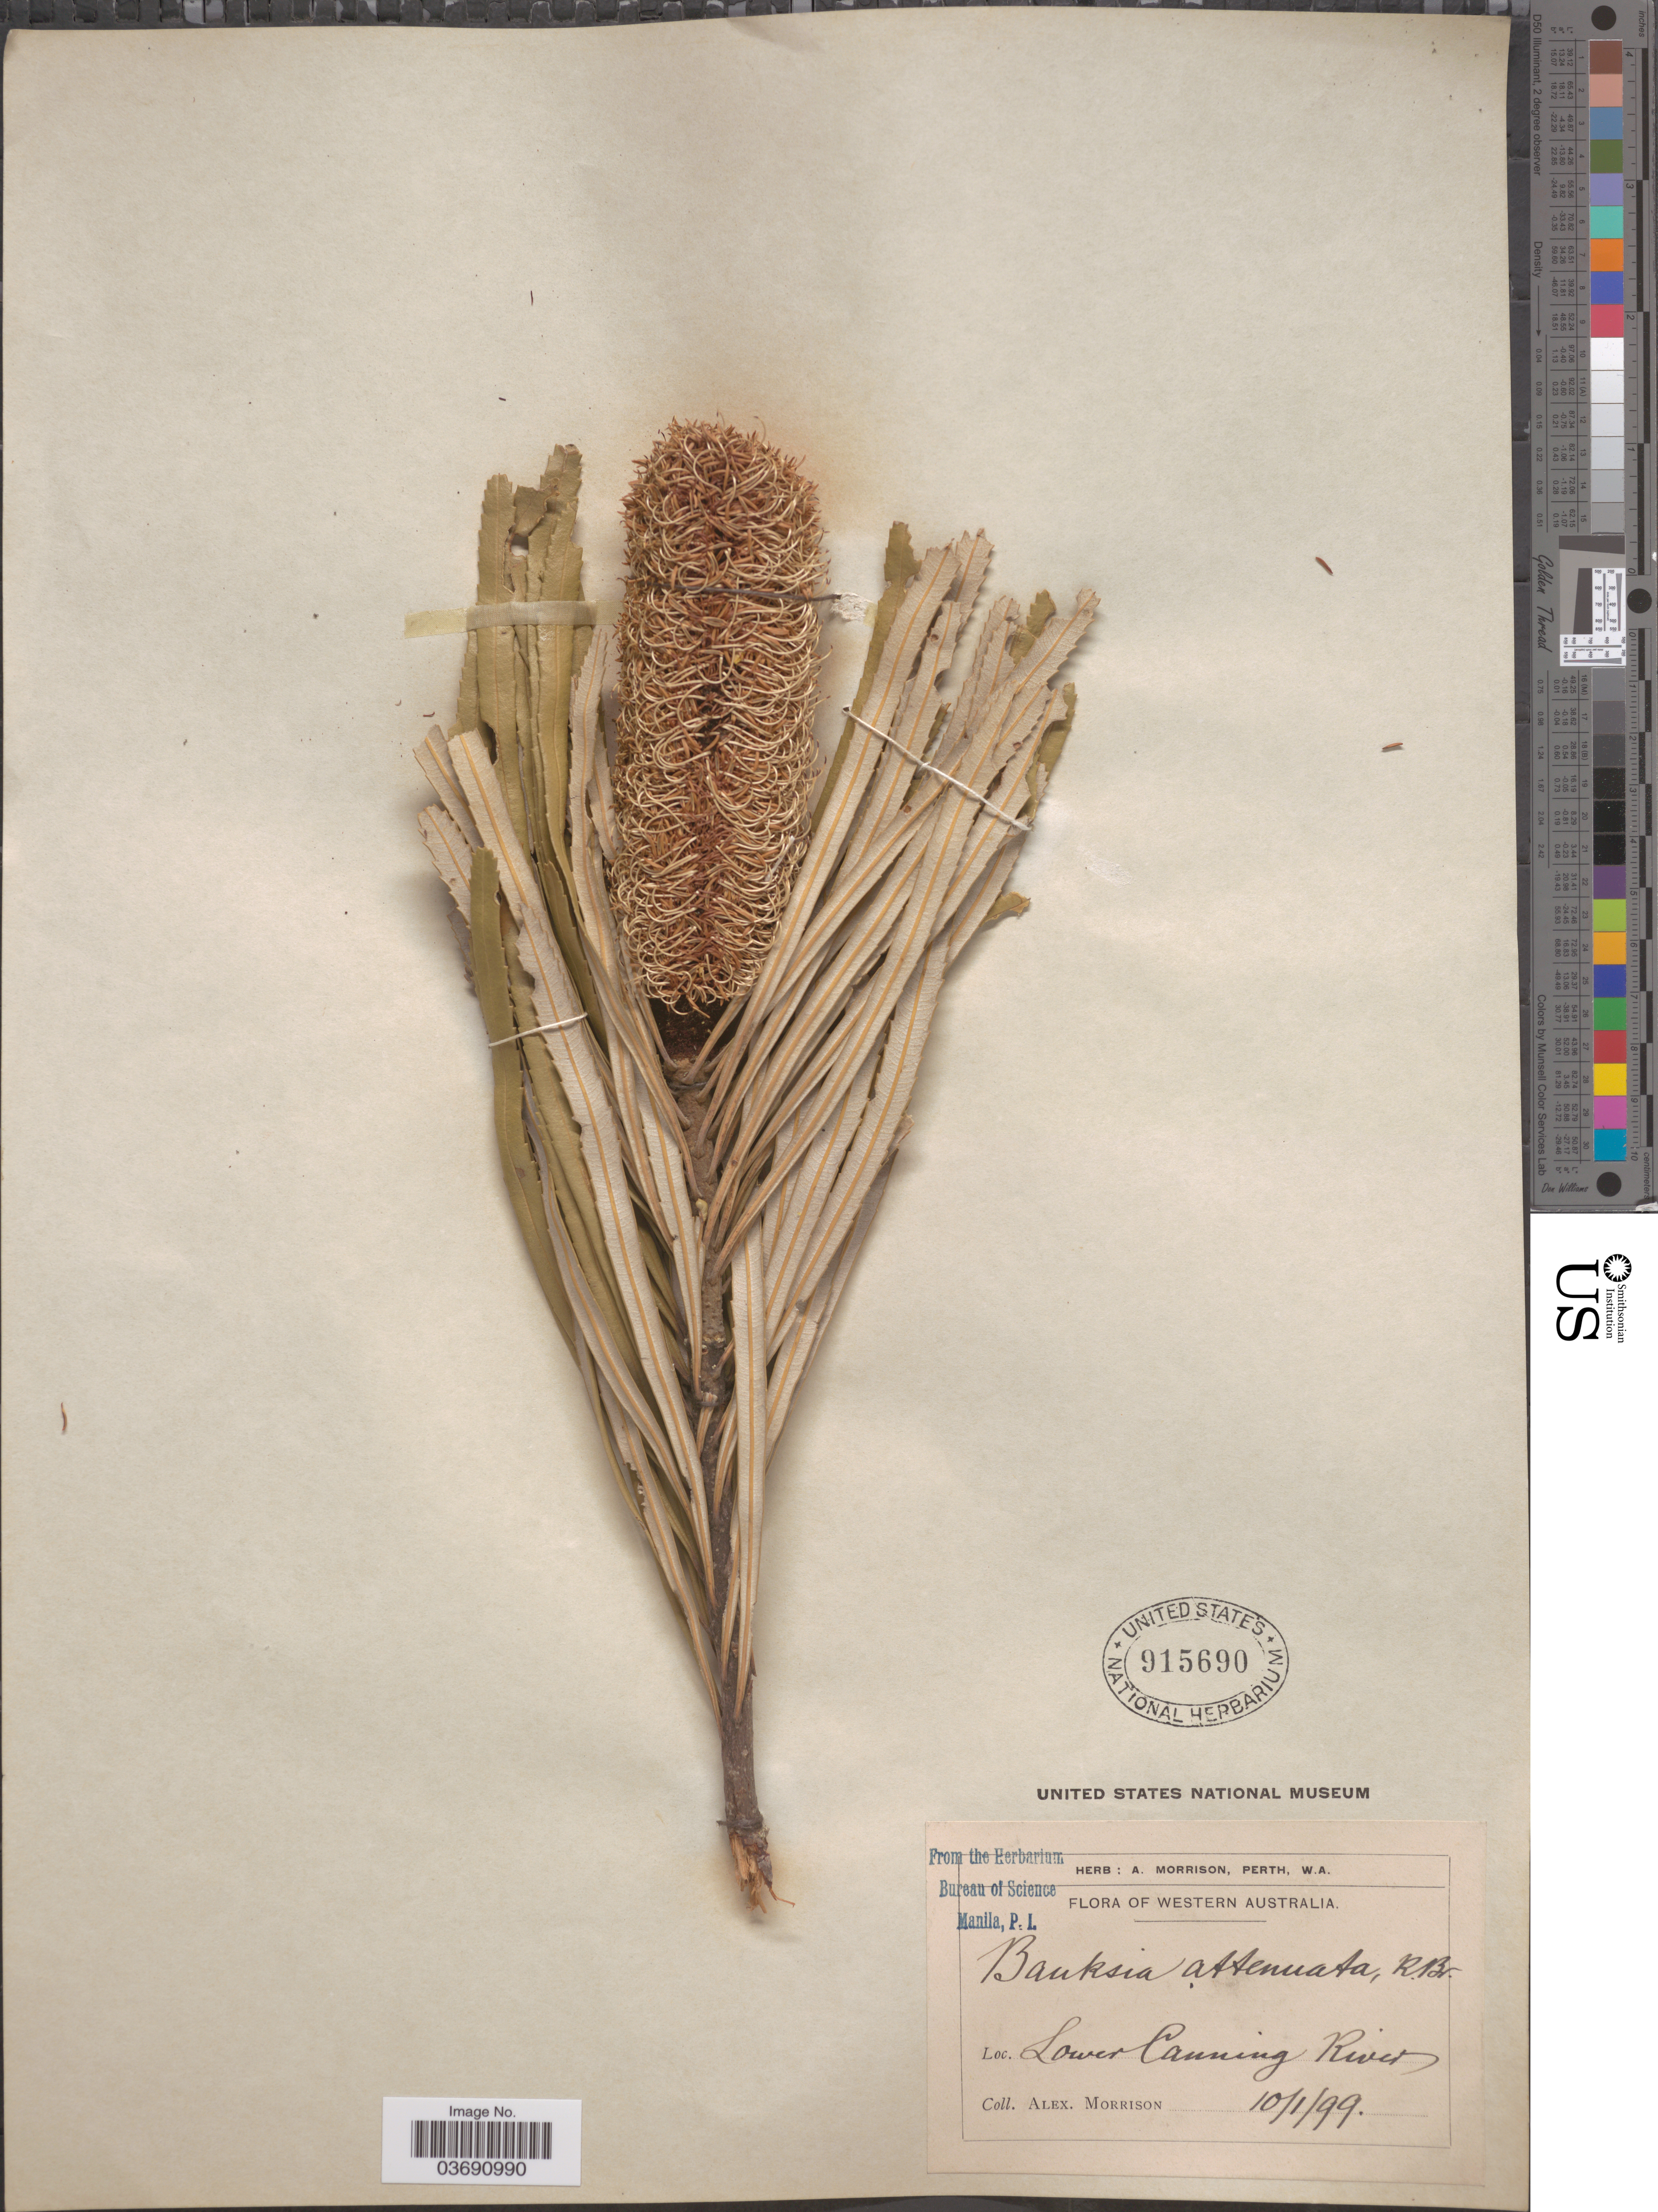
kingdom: Plantae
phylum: Tracheophyta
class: Magnoliopsida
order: Proteales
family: Proteaceae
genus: Banksia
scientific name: Banksia attenuata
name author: R. Br.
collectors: A. Morrison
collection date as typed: Transcribed d/m/y: 10/1/99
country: Australia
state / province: Western Australia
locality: Lower Canning River.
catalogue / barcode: US 915690